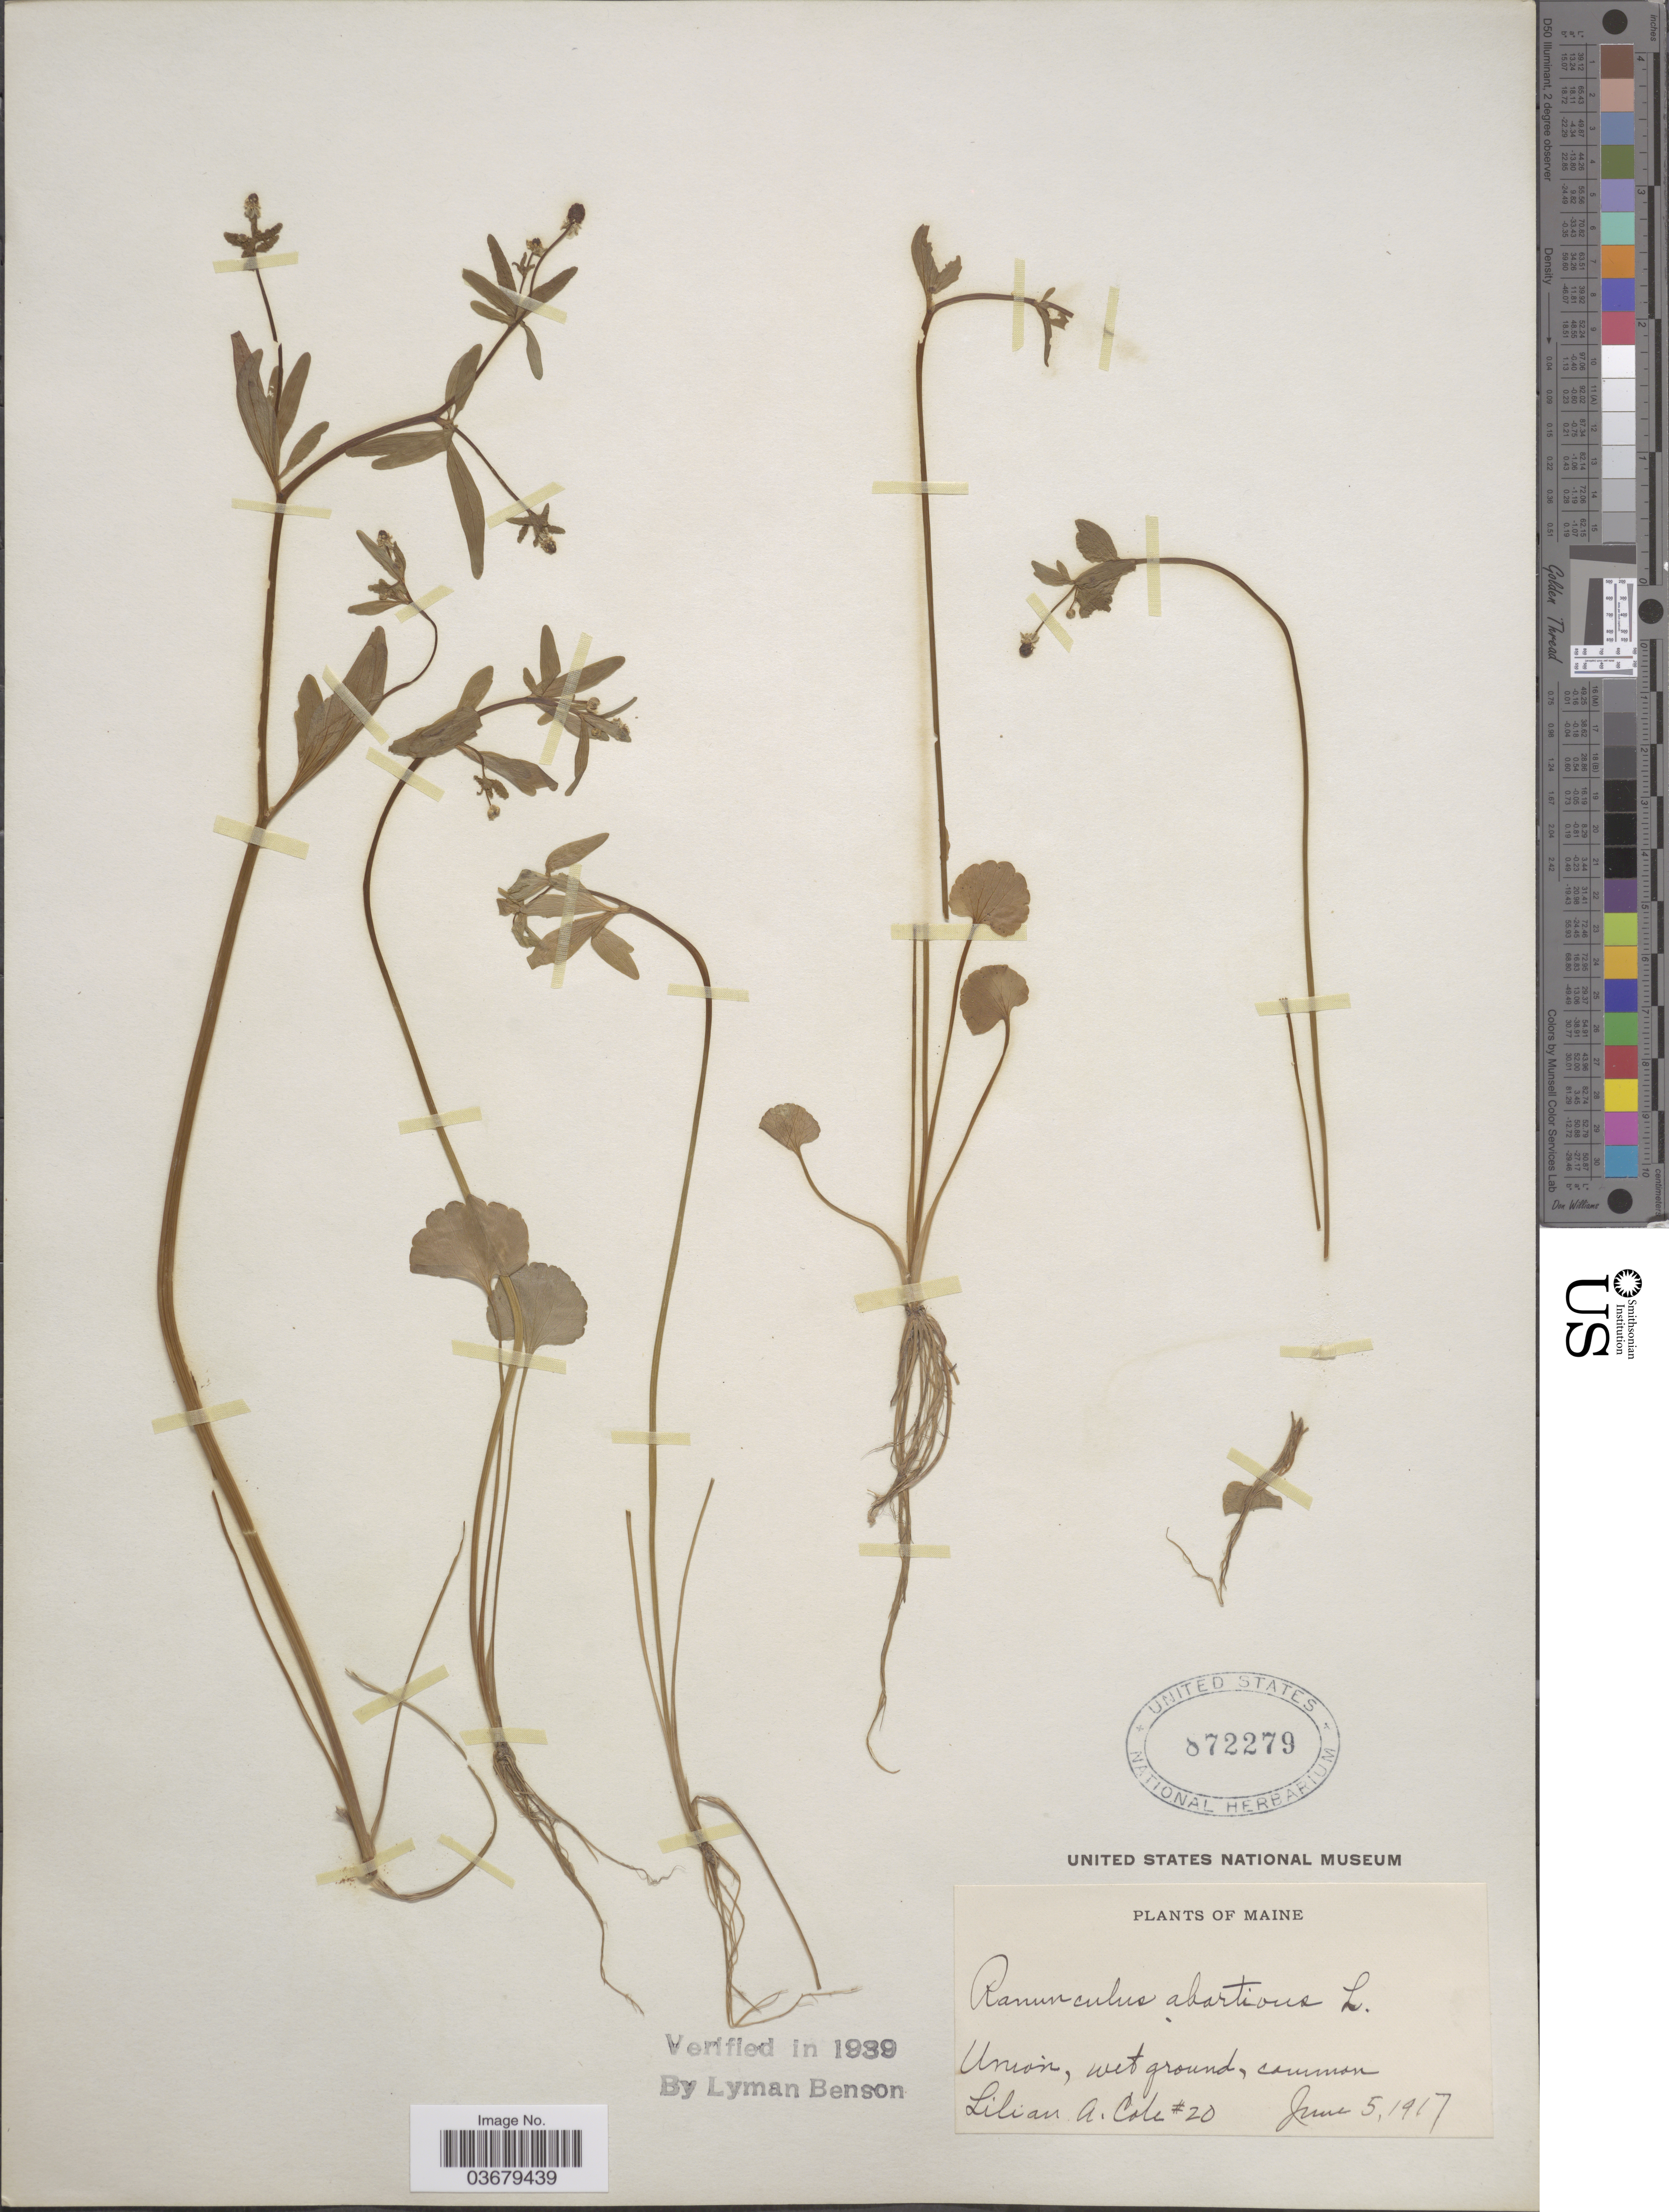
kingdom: Plantae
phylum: Tracheophyta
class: Magnoliopsida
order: Ranunculales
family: Ranunculaceae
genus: Ranunculus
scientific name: Ranunculus abortivus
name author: L.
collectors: L. A. Cole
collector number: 20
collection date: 1917-06-05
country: United States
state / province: Maine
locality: Union.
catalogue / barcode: US 872279